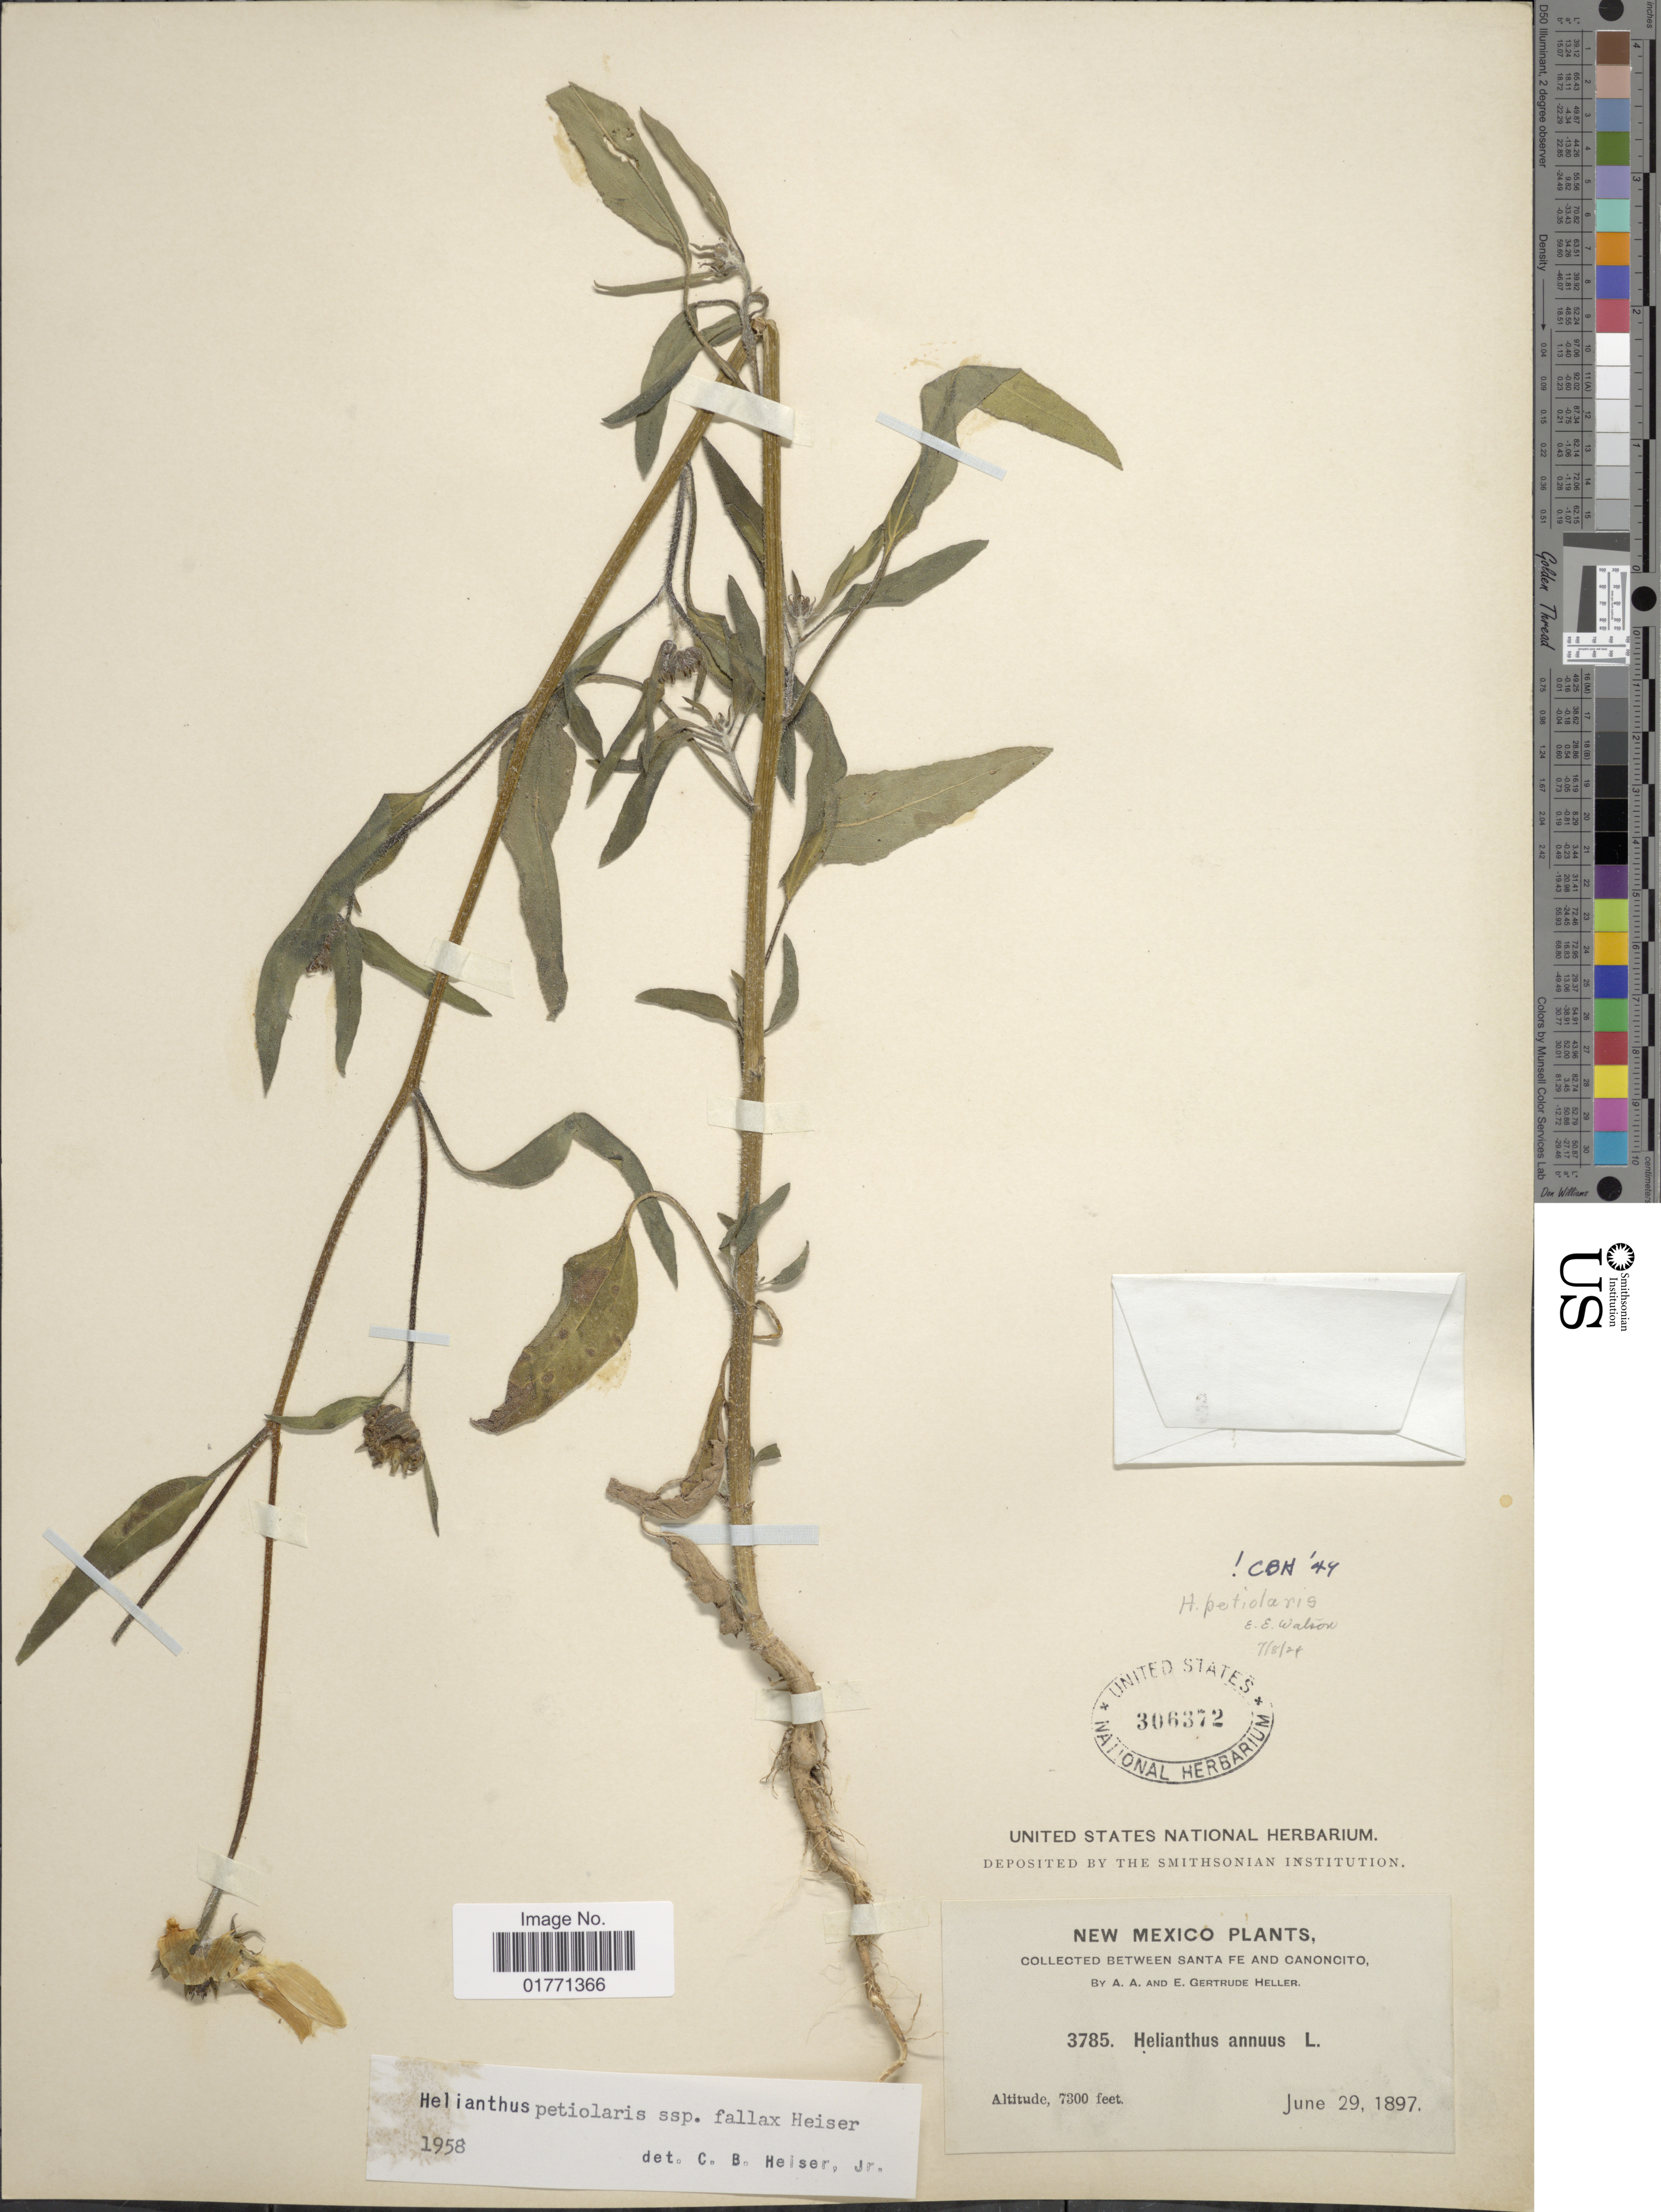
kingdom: Plantae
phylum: Tracheophyta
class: Magnoliopsida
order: Asterales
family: Asteraceae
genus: Helianthus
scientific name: Helianthus petiolaris subsp. fallax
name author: Heiser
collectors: A. A. Heller & E. G. Heller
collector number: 3785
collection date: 1897-06-29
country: United States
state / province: New Mexico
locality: Between Santa Fe and Canoncito.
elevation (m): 2225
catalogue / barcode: US 306372